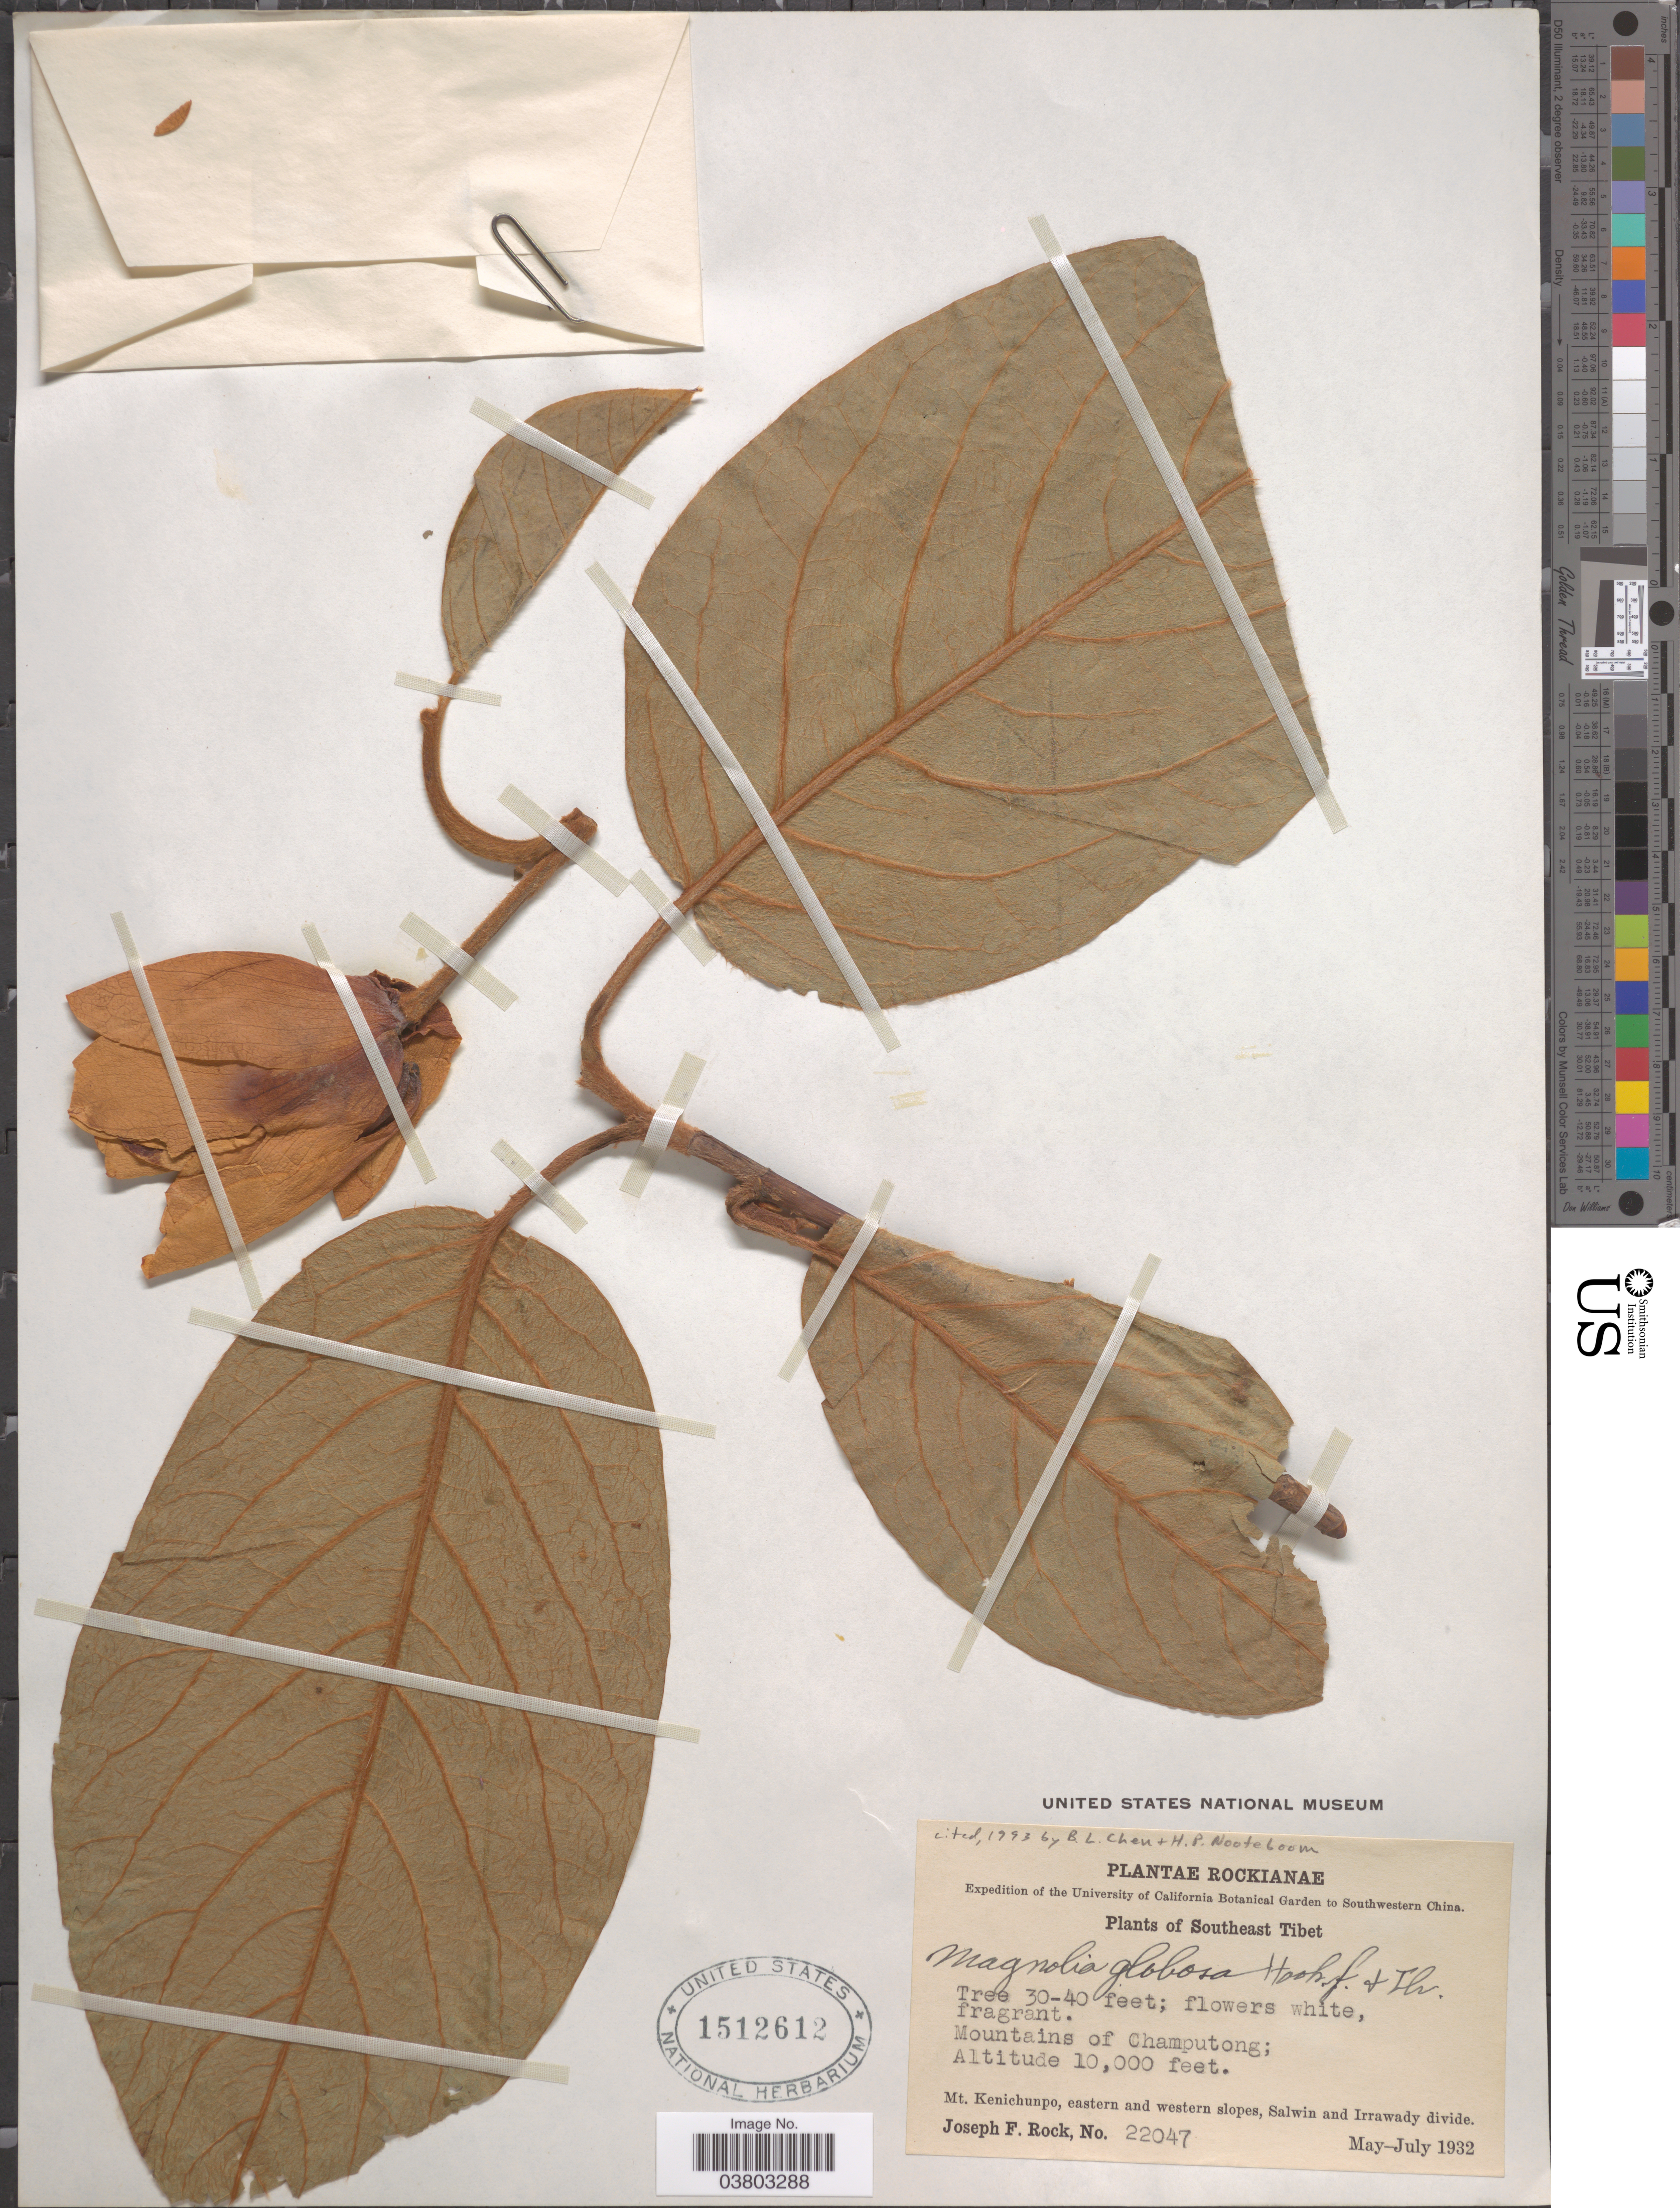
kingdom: Plantae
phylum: Tracheophyta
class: Magnoliopsida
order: Magnoliales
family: Magnoliaceae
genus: Magnolia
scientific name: Magnolia globosa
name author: Hook. f. & Thomson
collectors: J. F. Rock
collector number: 22047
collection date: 1932-05/1932-07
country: China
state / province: Xizang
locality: Southwestern China. Mountains of Champutong. Southeast Tibet. Mt. Kenichunpo, eastern and western slopes, Salwin and Irrawady divide.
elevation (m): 3048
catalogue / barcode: US 1512612